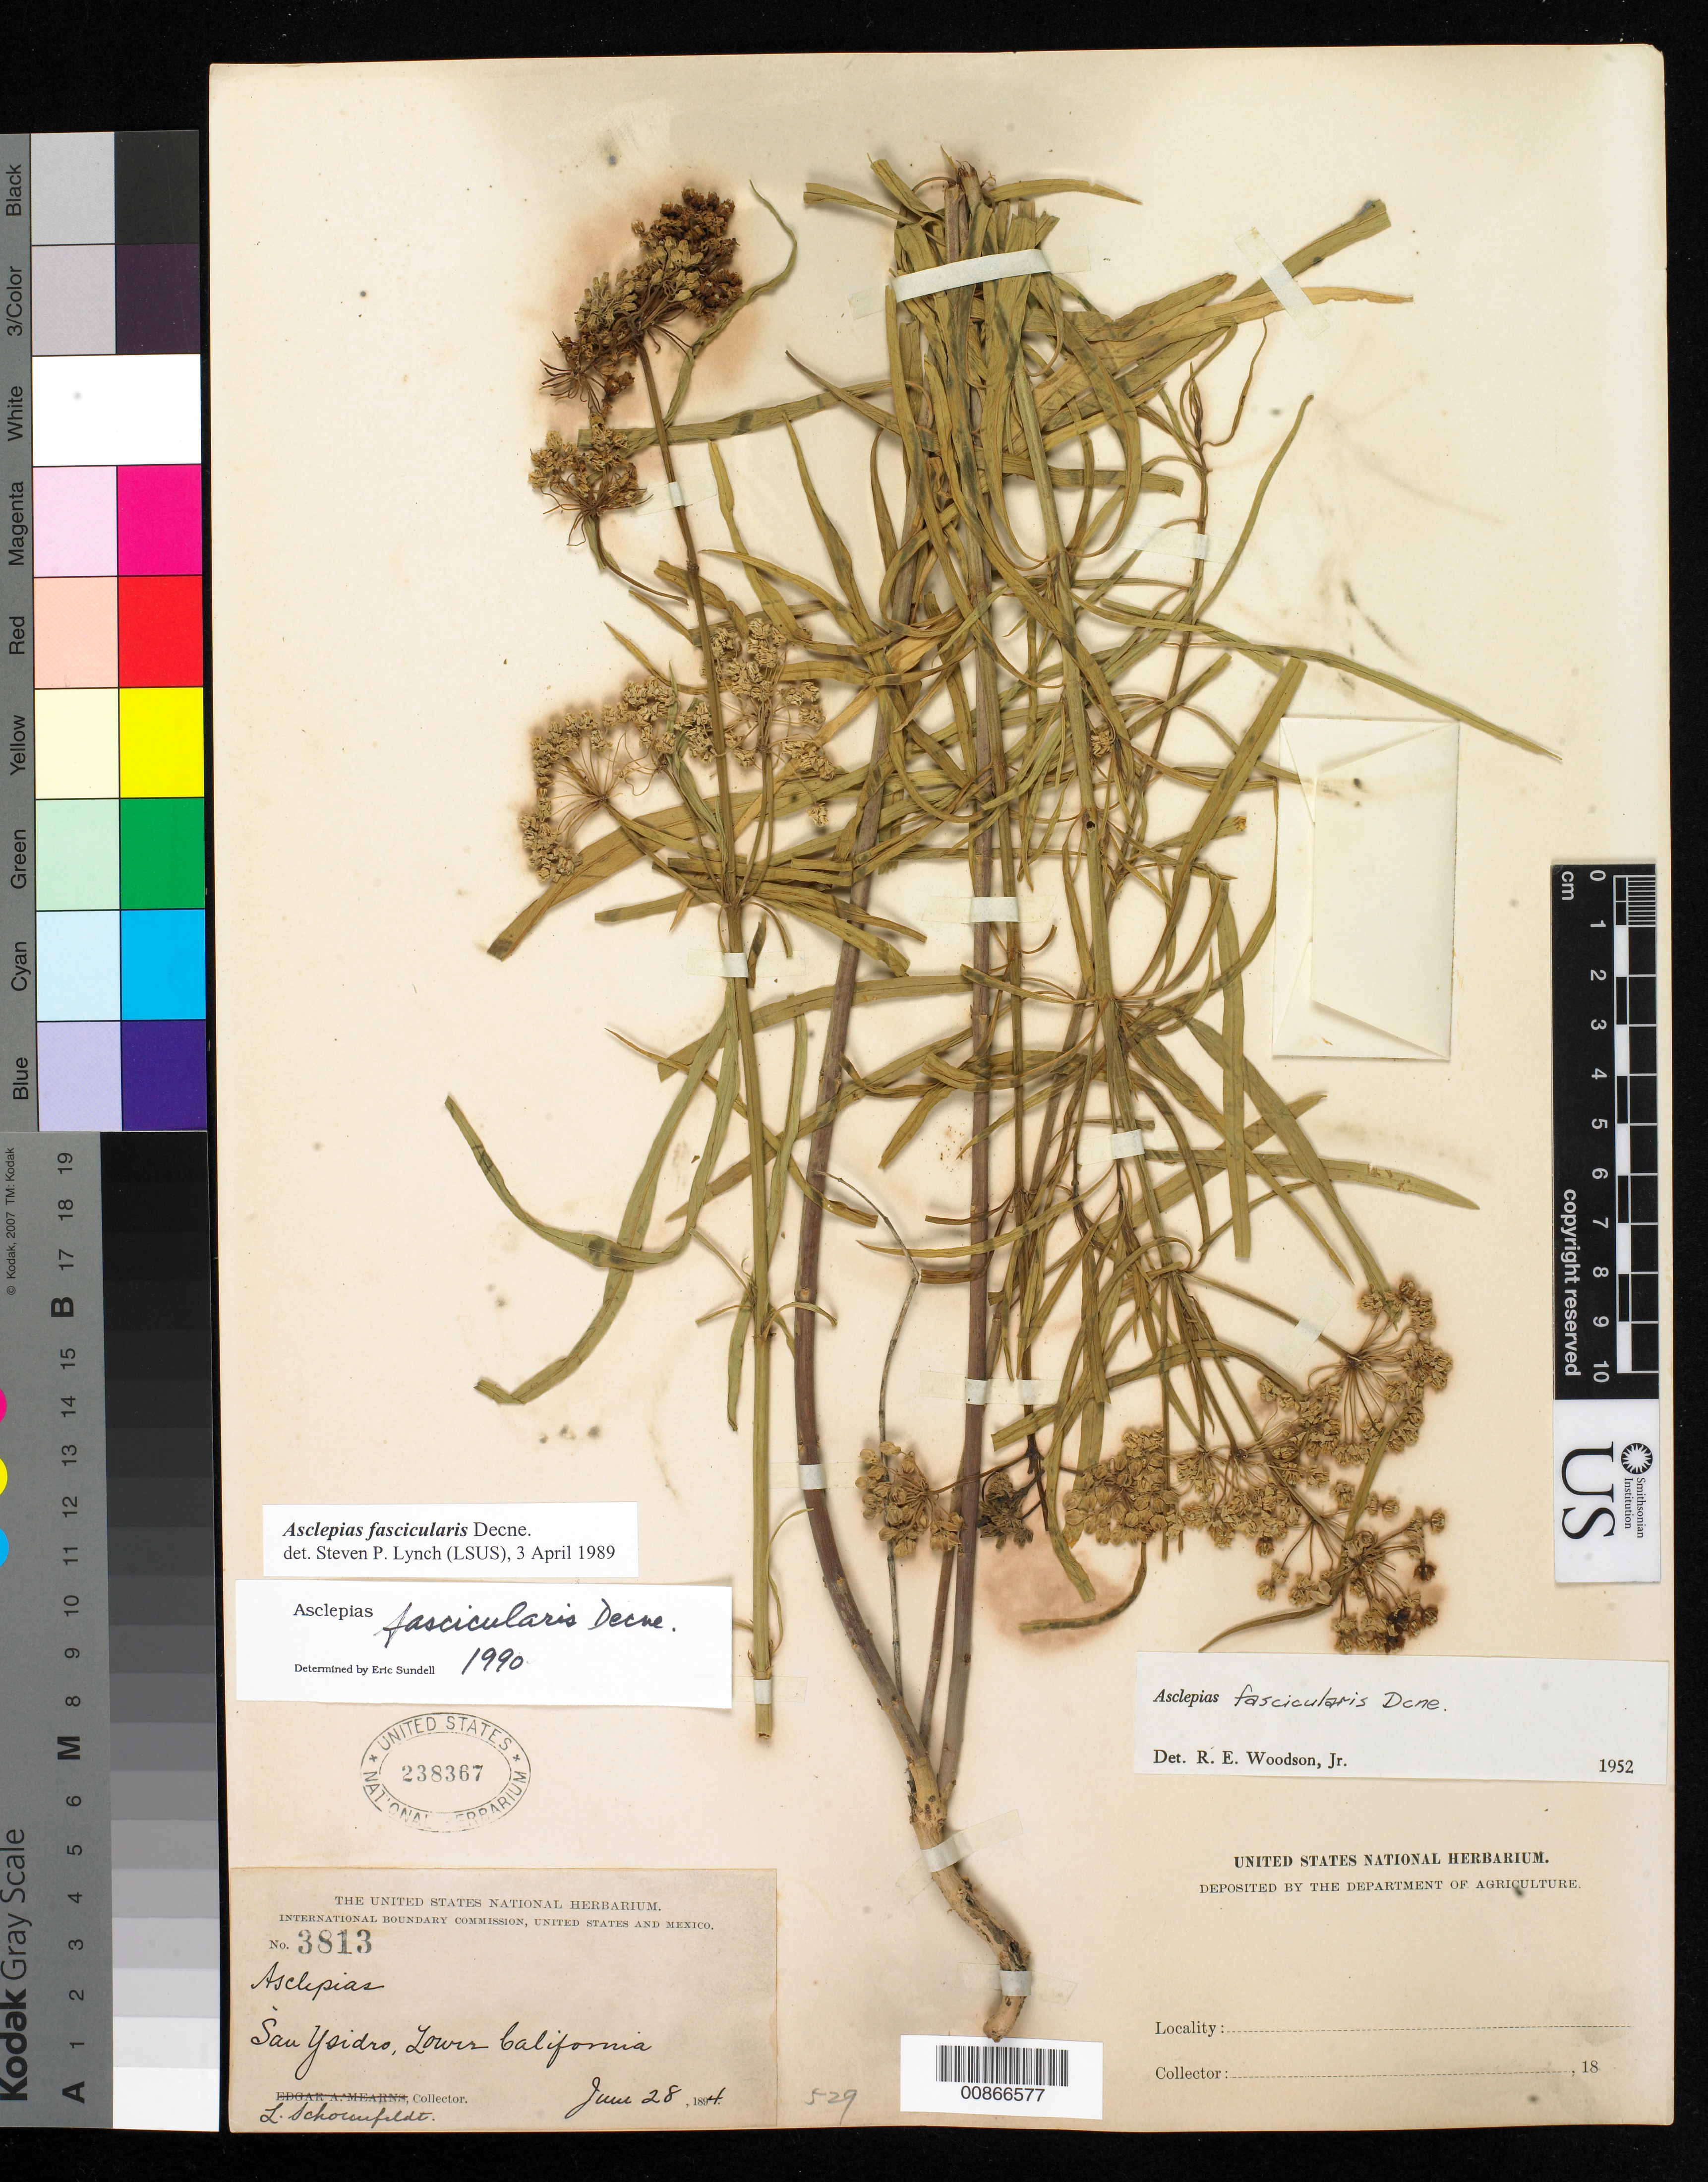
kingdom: Plantae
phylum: Tracheophyta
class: Magnoliopsida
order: Gentianales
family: Apocynaceae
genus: Asclepias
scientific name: Asclepias fascicularis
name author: Decne.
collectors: L. Schoenfeldt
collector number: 3813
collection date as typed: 28 Jun 1894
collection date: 1894-06-28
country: Mexico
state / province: Baja California Norte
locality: San Ysidro, Baja California.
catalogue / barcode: US 238367